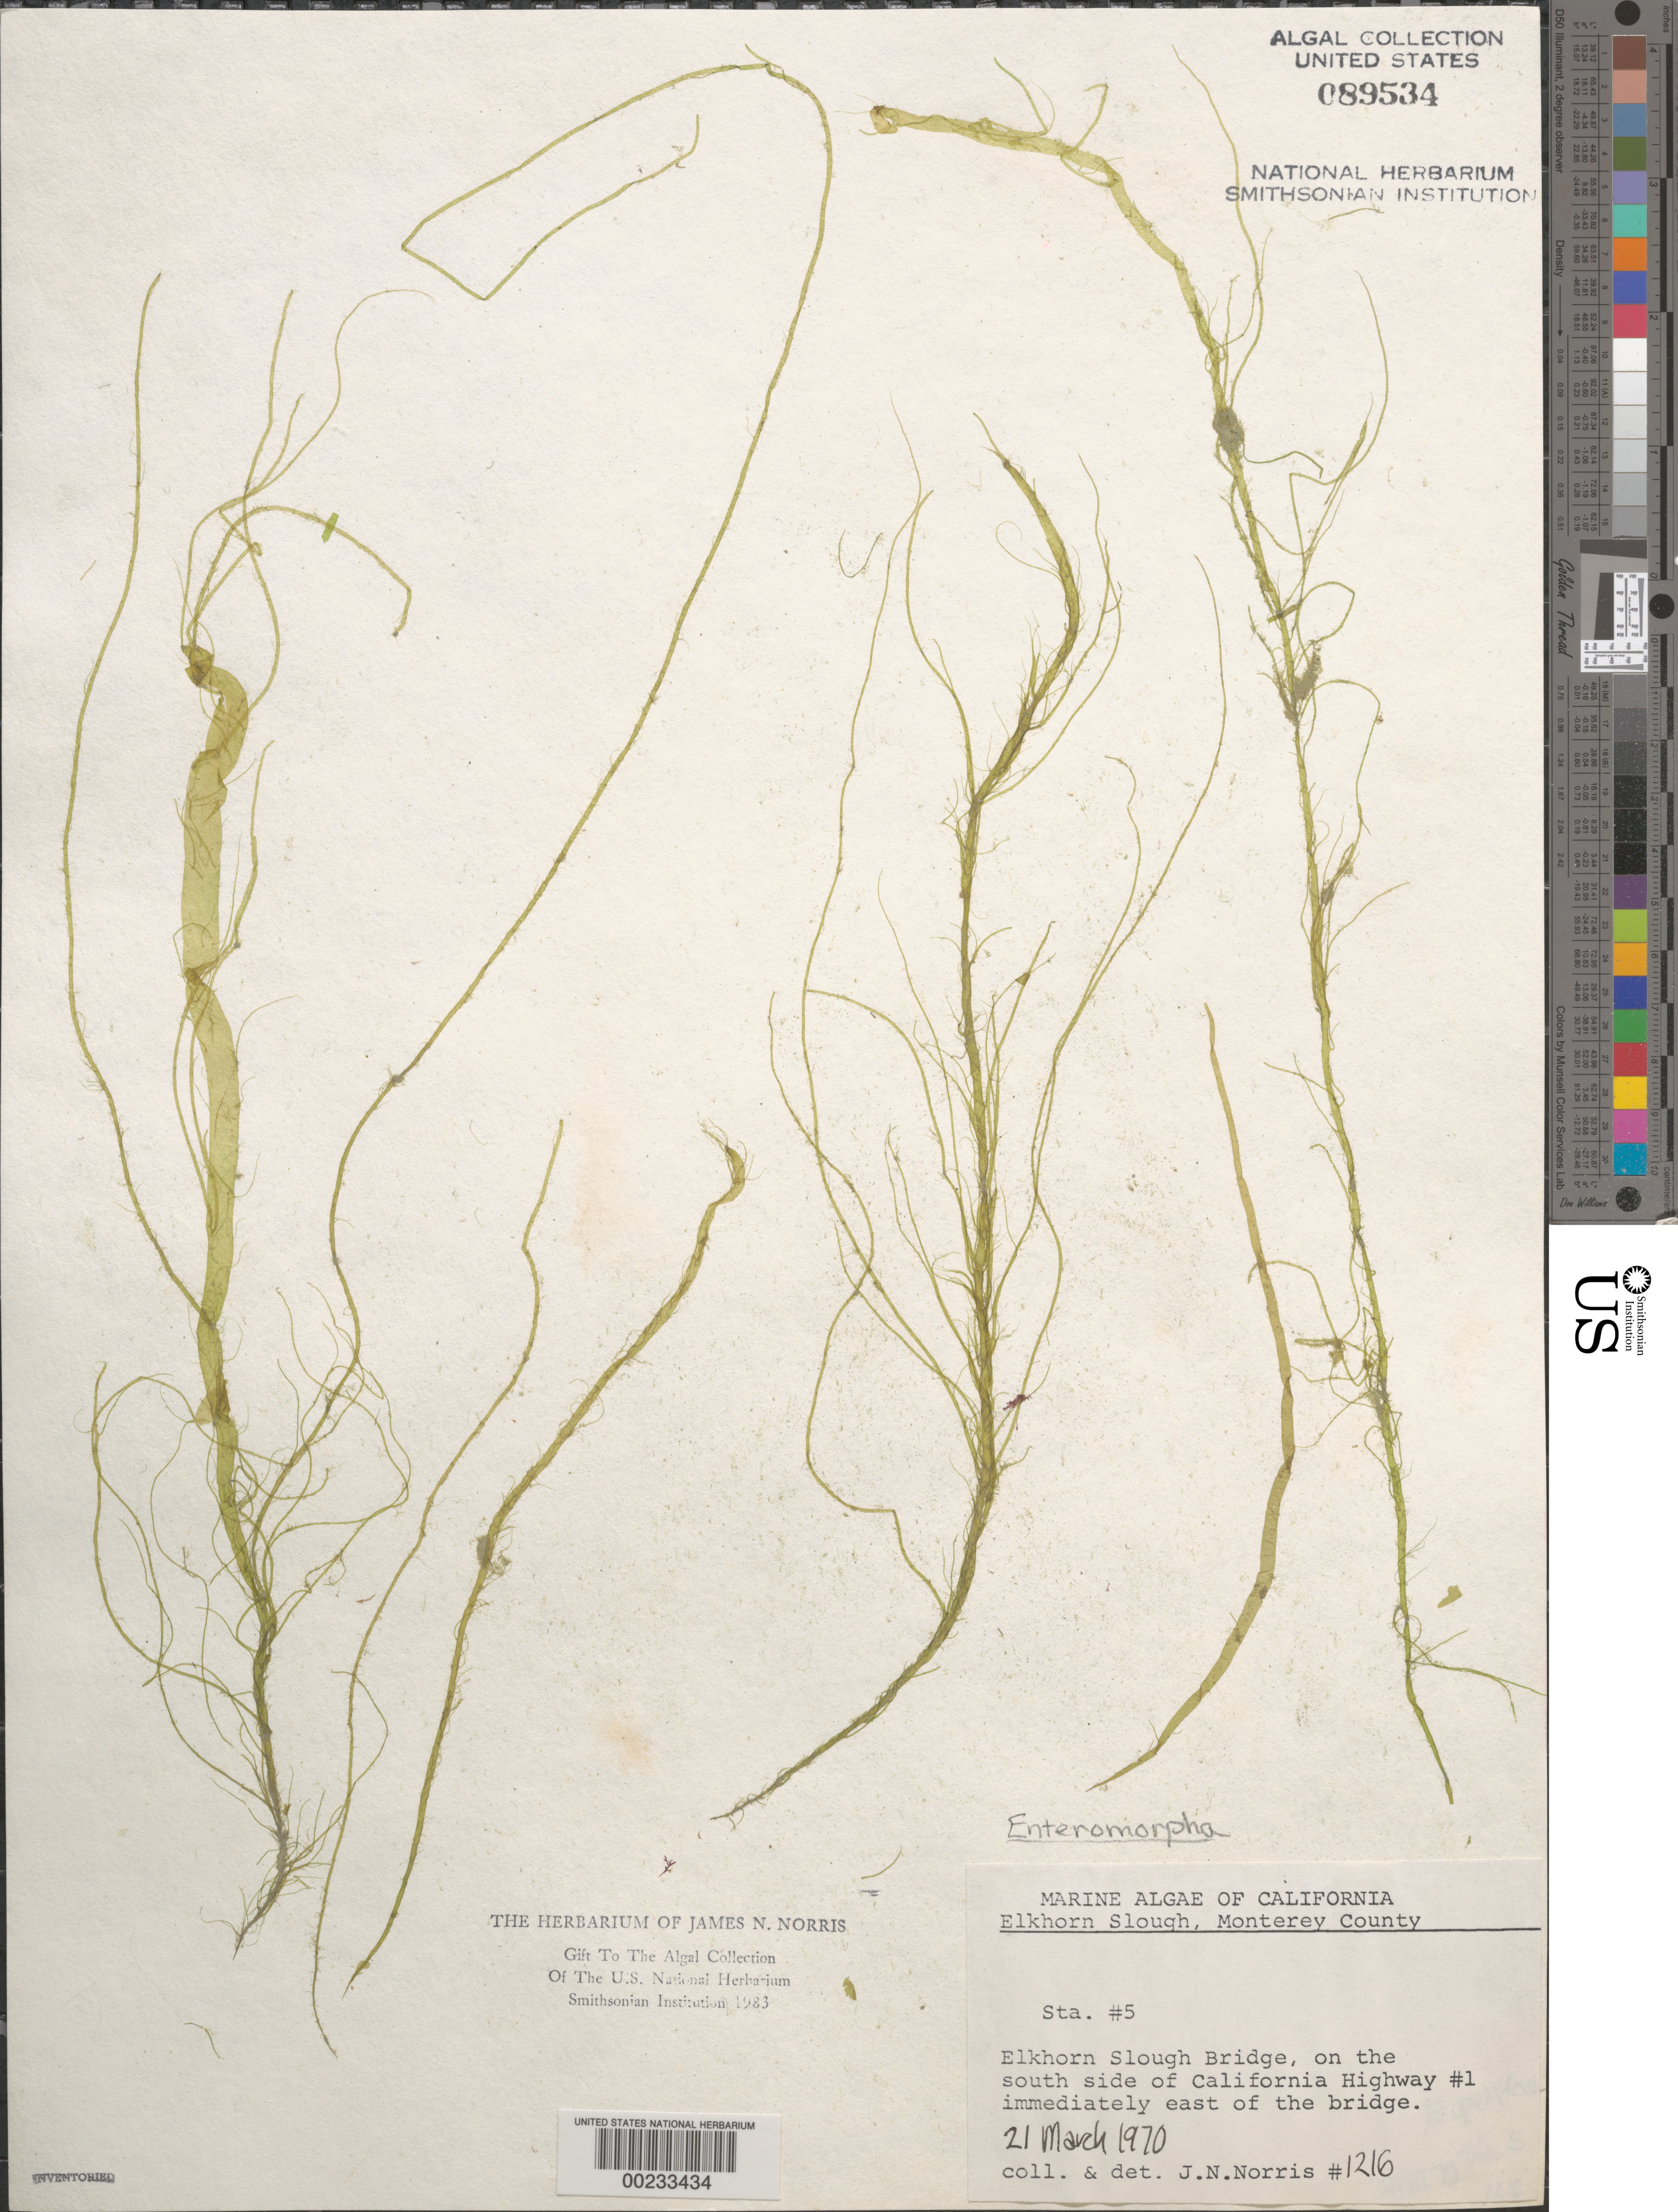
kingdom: Plantae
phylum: Chlorophyta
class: Ulvophyceae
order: Ulvales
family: Ulvaceae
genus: Ulva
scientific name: Ulva sp.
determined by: Algae name updating Project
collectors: J. N. Norris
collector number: JN-1216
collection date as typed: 21 Mar 1970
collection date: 1970-03-21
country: United States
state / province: California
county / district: Monterey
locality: Elkhorn Slough, Elkhorn Slough Bridge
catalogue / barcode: US 89534